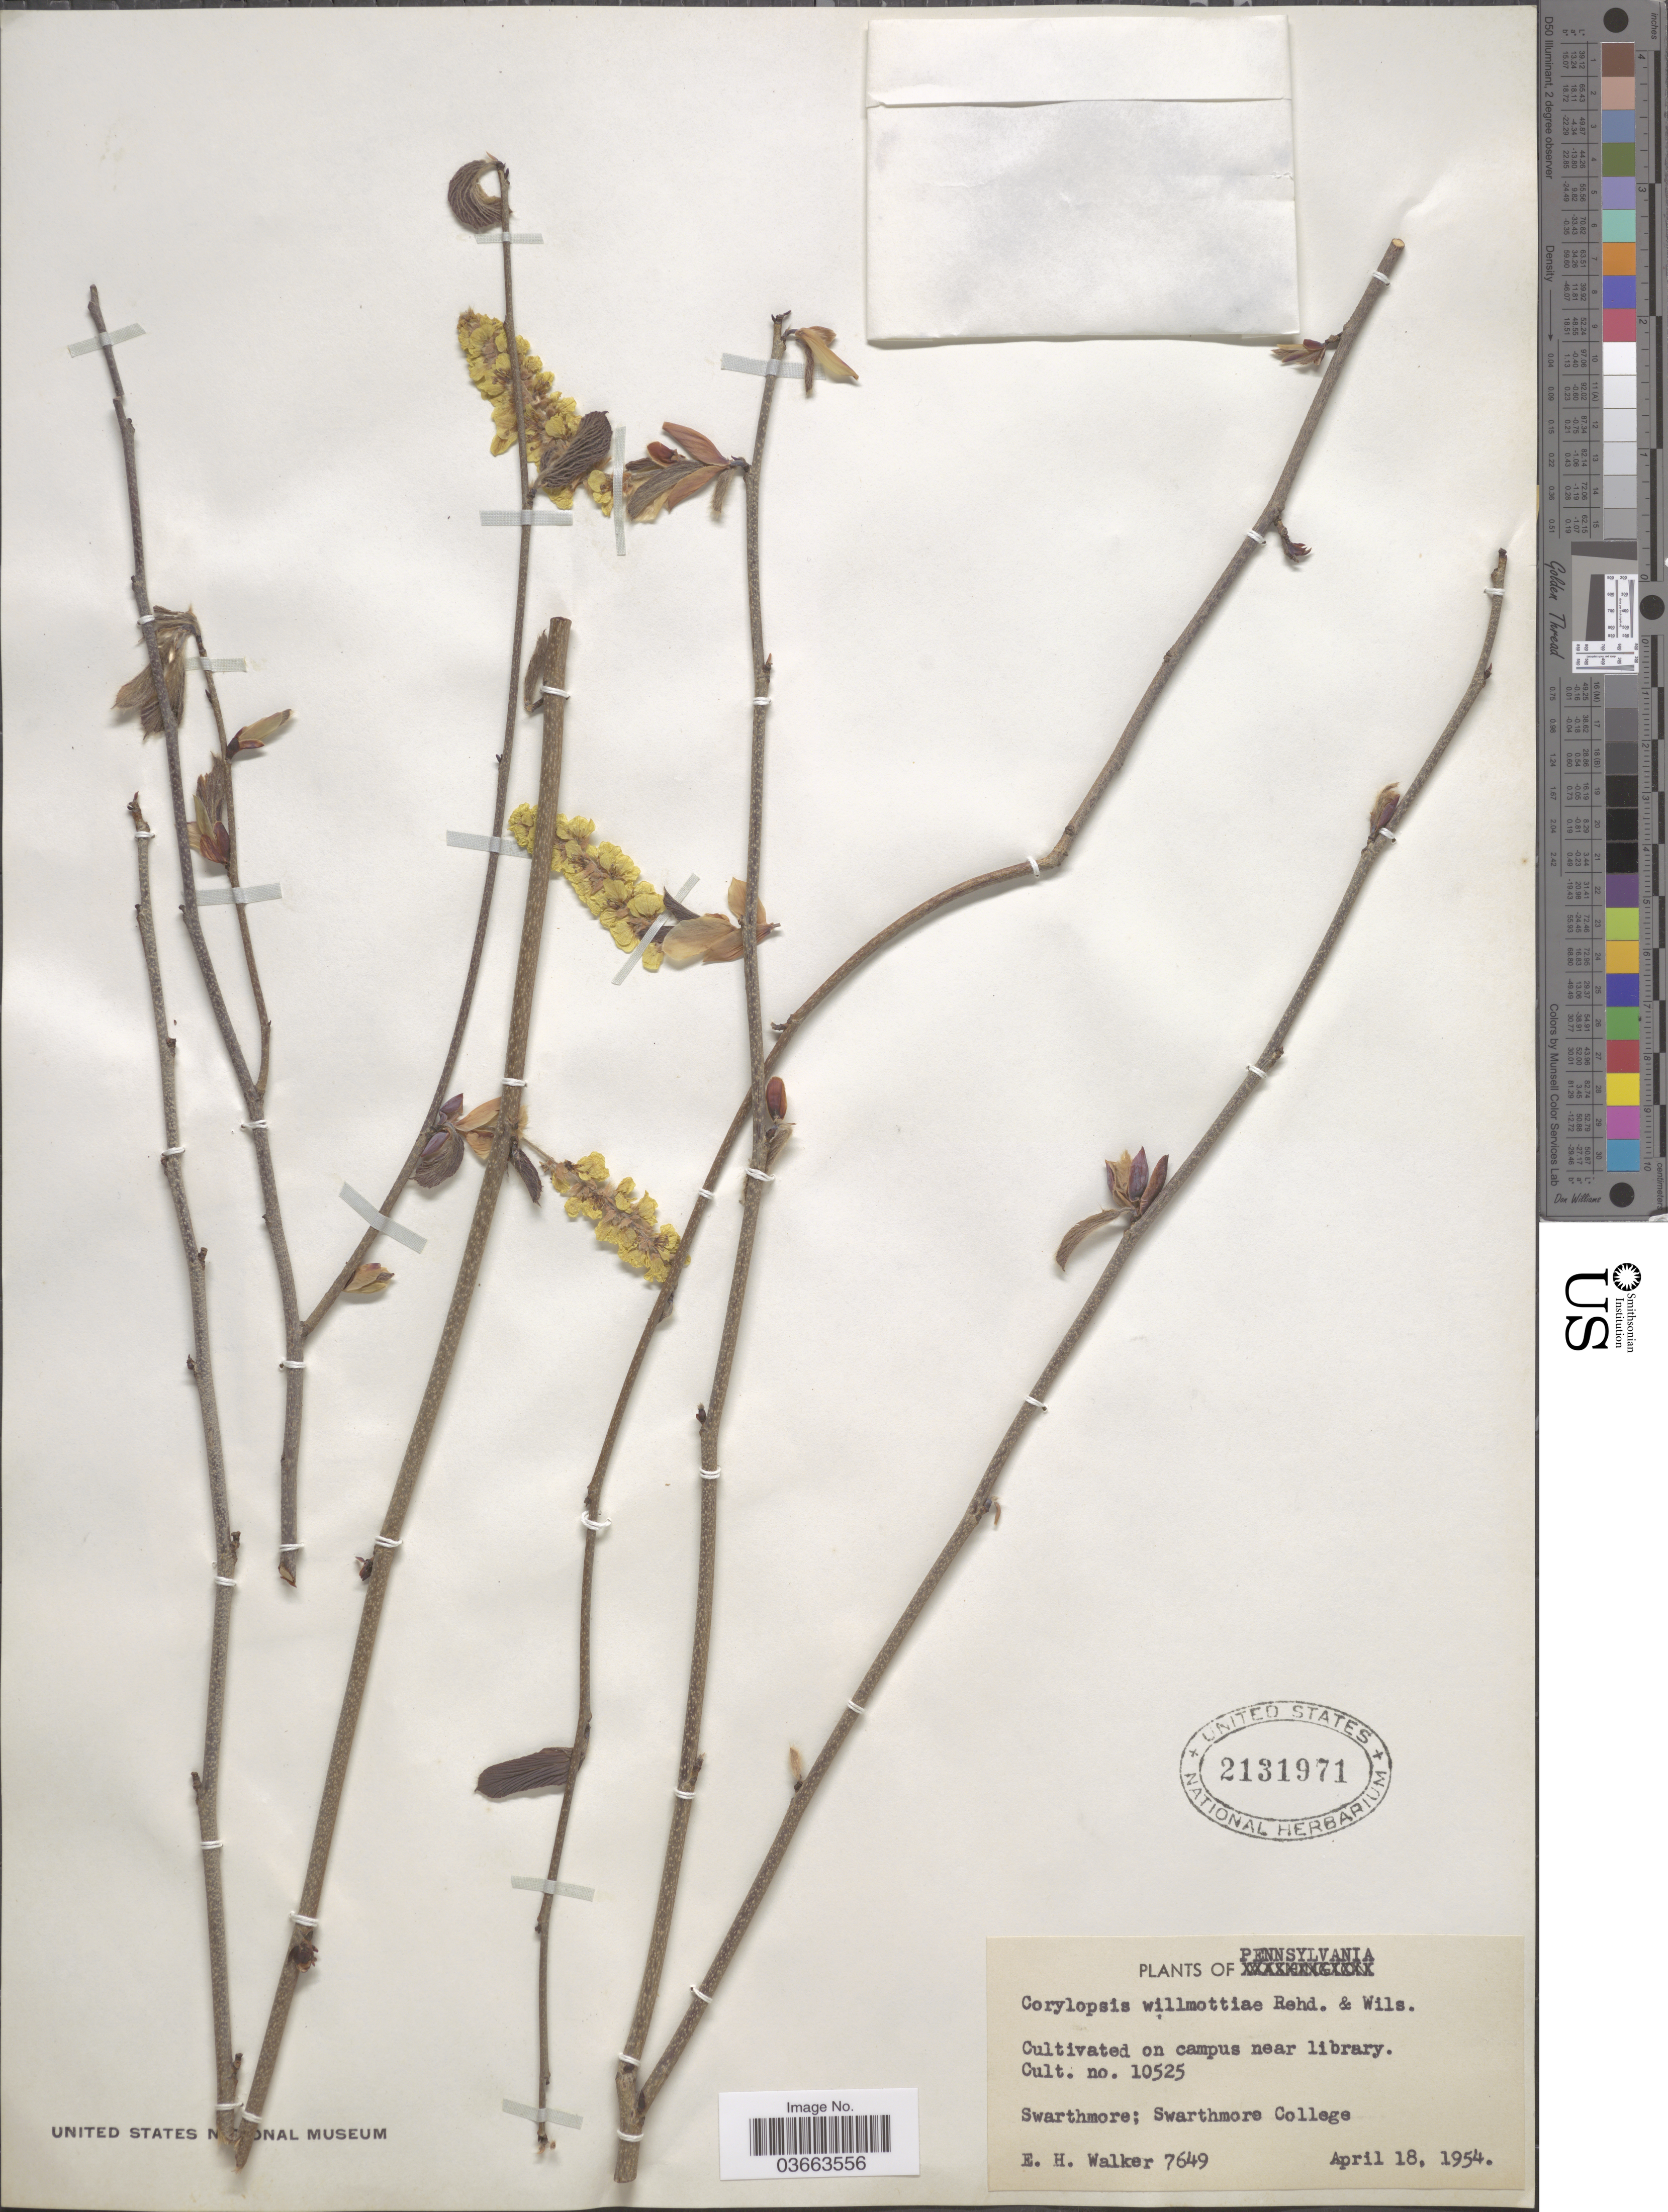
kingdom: Plantae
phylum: Tracheophyta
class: Magnoliopsida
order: Saxifragales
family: Hamamelidaceae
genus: Corylopsis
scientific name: Corylopsis willmottiae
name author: Rehder & E.H. Wilson in Sarg.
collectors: E. H. Walker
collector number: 7649?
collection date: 1954-04-18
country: United States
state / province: Pennsylvania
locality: On campus near library. Swarthmore; Swarthmore College.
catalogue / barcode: US 2131971